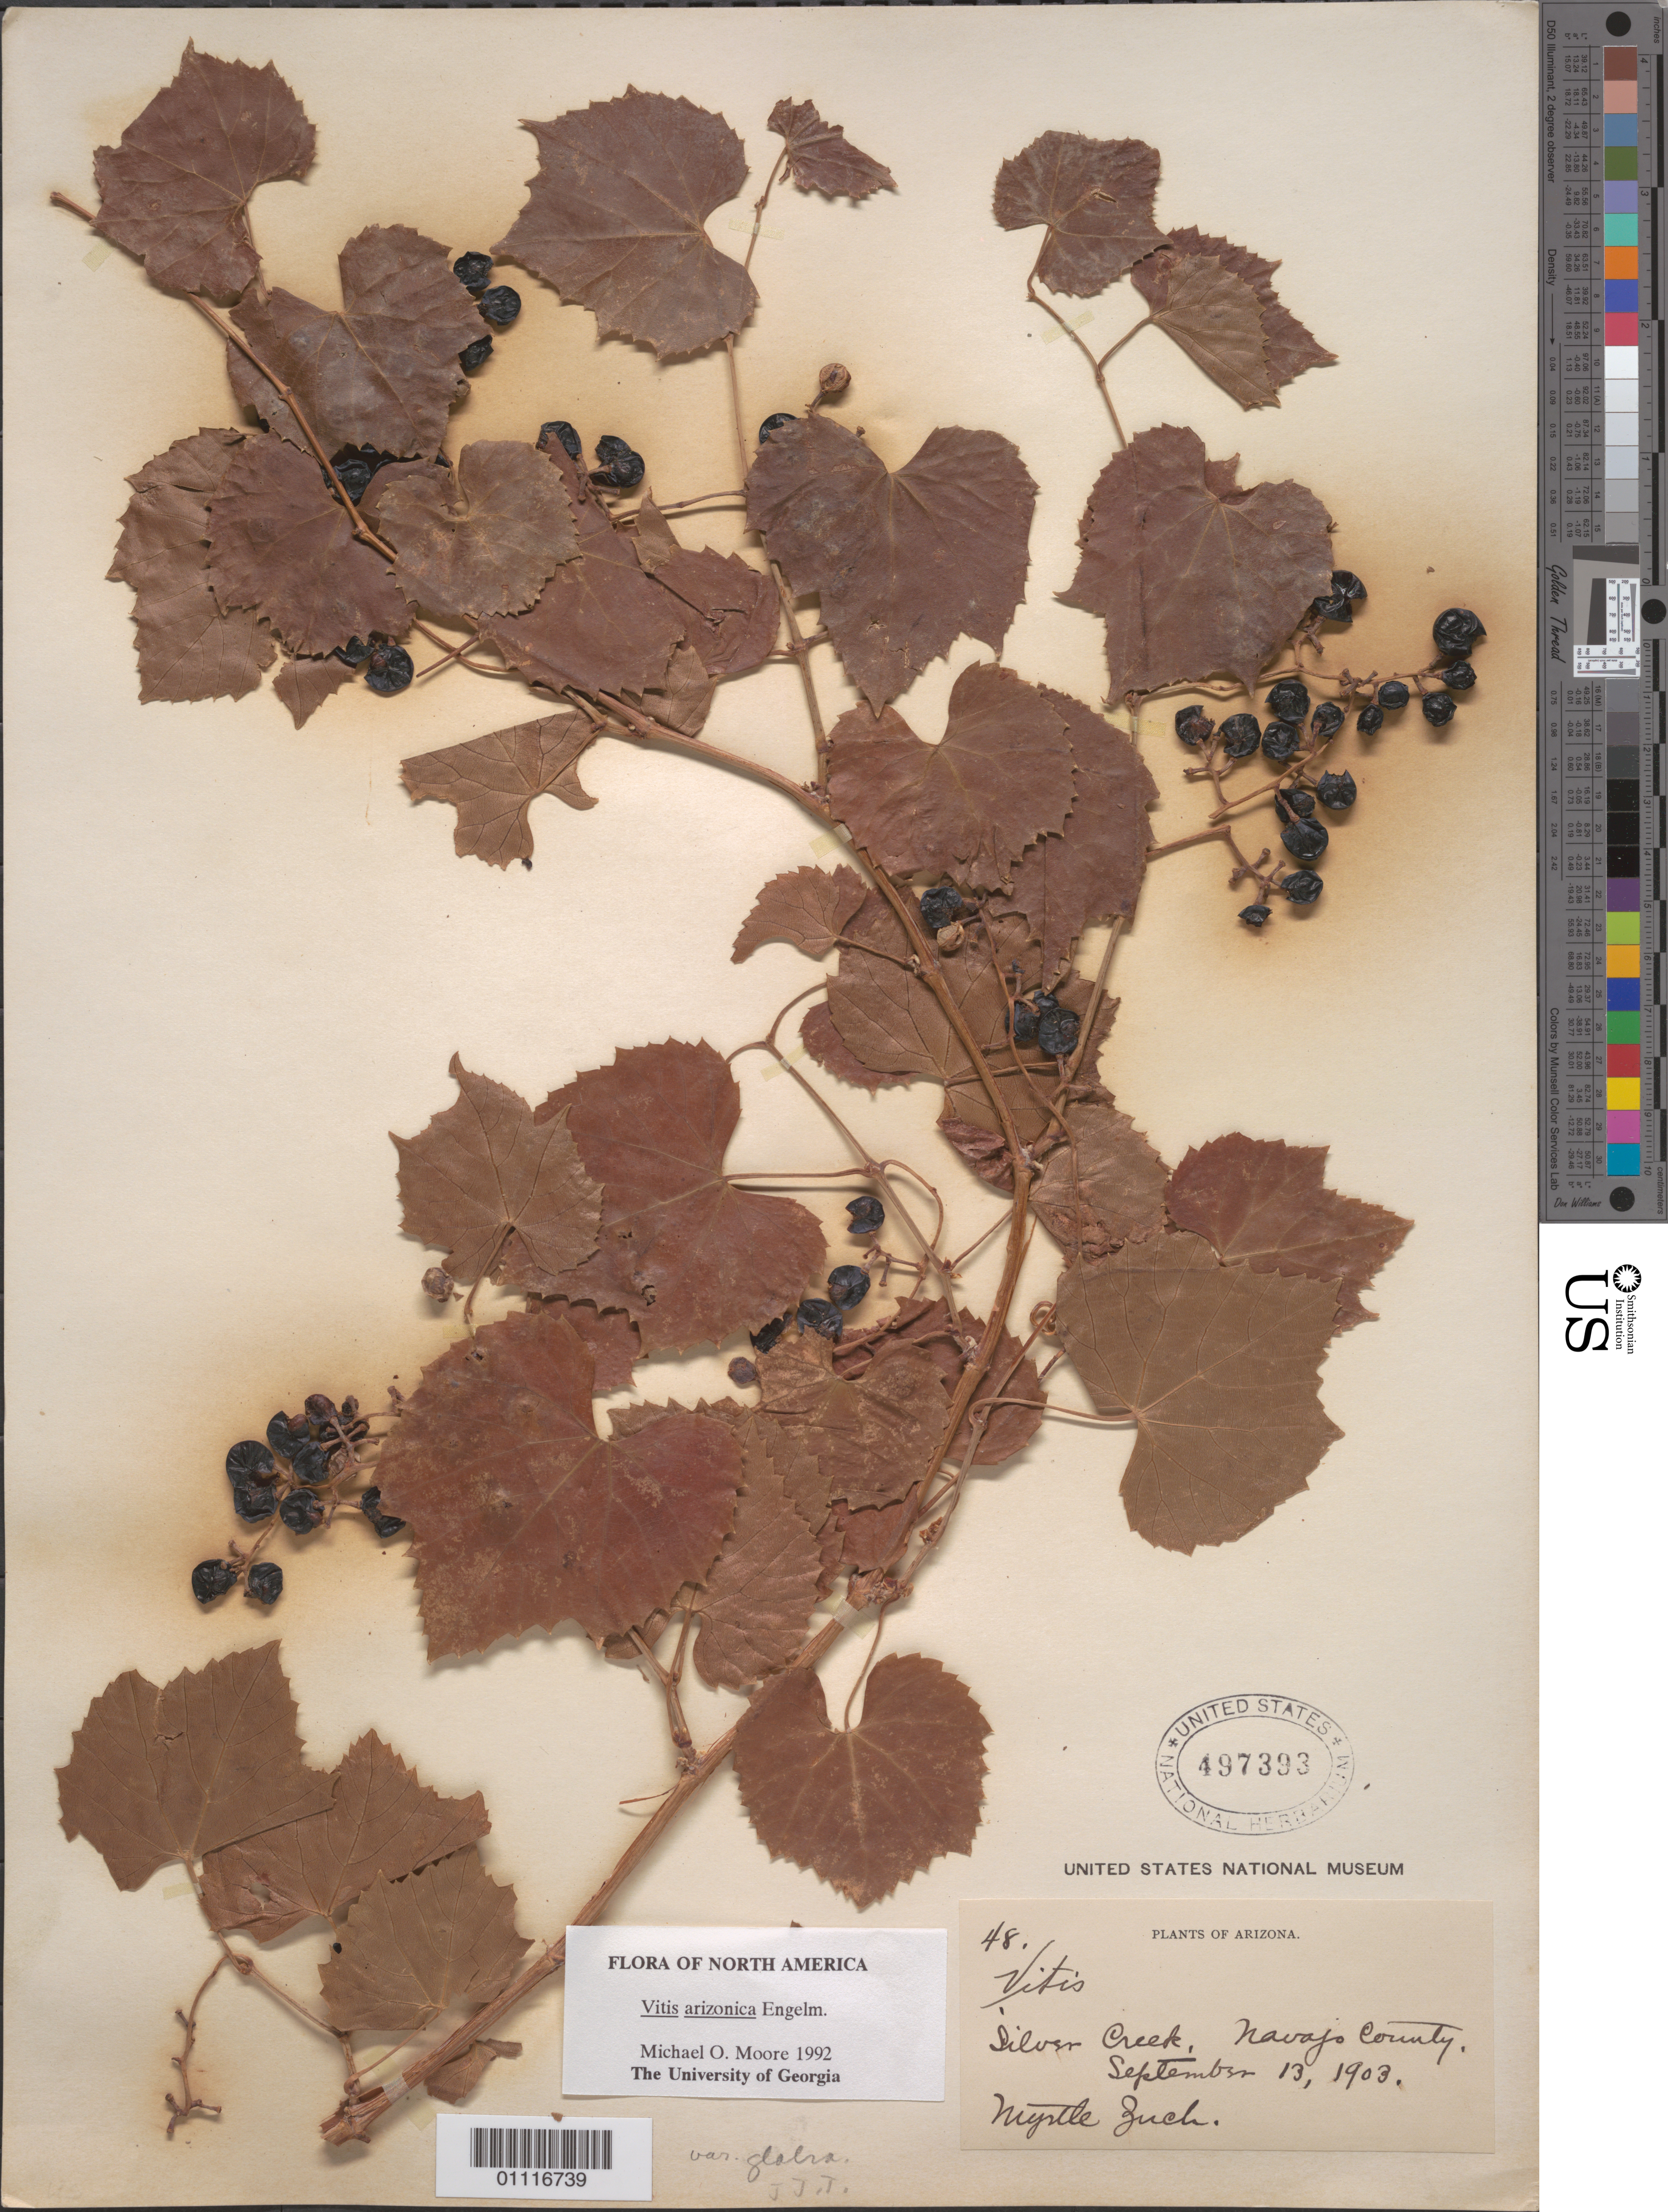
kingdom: Plantae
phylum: Tracheophyta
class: Magnoliopsida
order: Vitales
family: Vitaceae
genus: Vitis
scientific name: Vitis arizonica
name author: Engelm.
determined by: Moore, M. O.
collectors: M. Zuck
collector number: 48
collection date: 1903-09-13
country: United States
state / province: Arizona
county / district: Navajo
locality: Sliver Creek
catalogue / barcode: US 497393